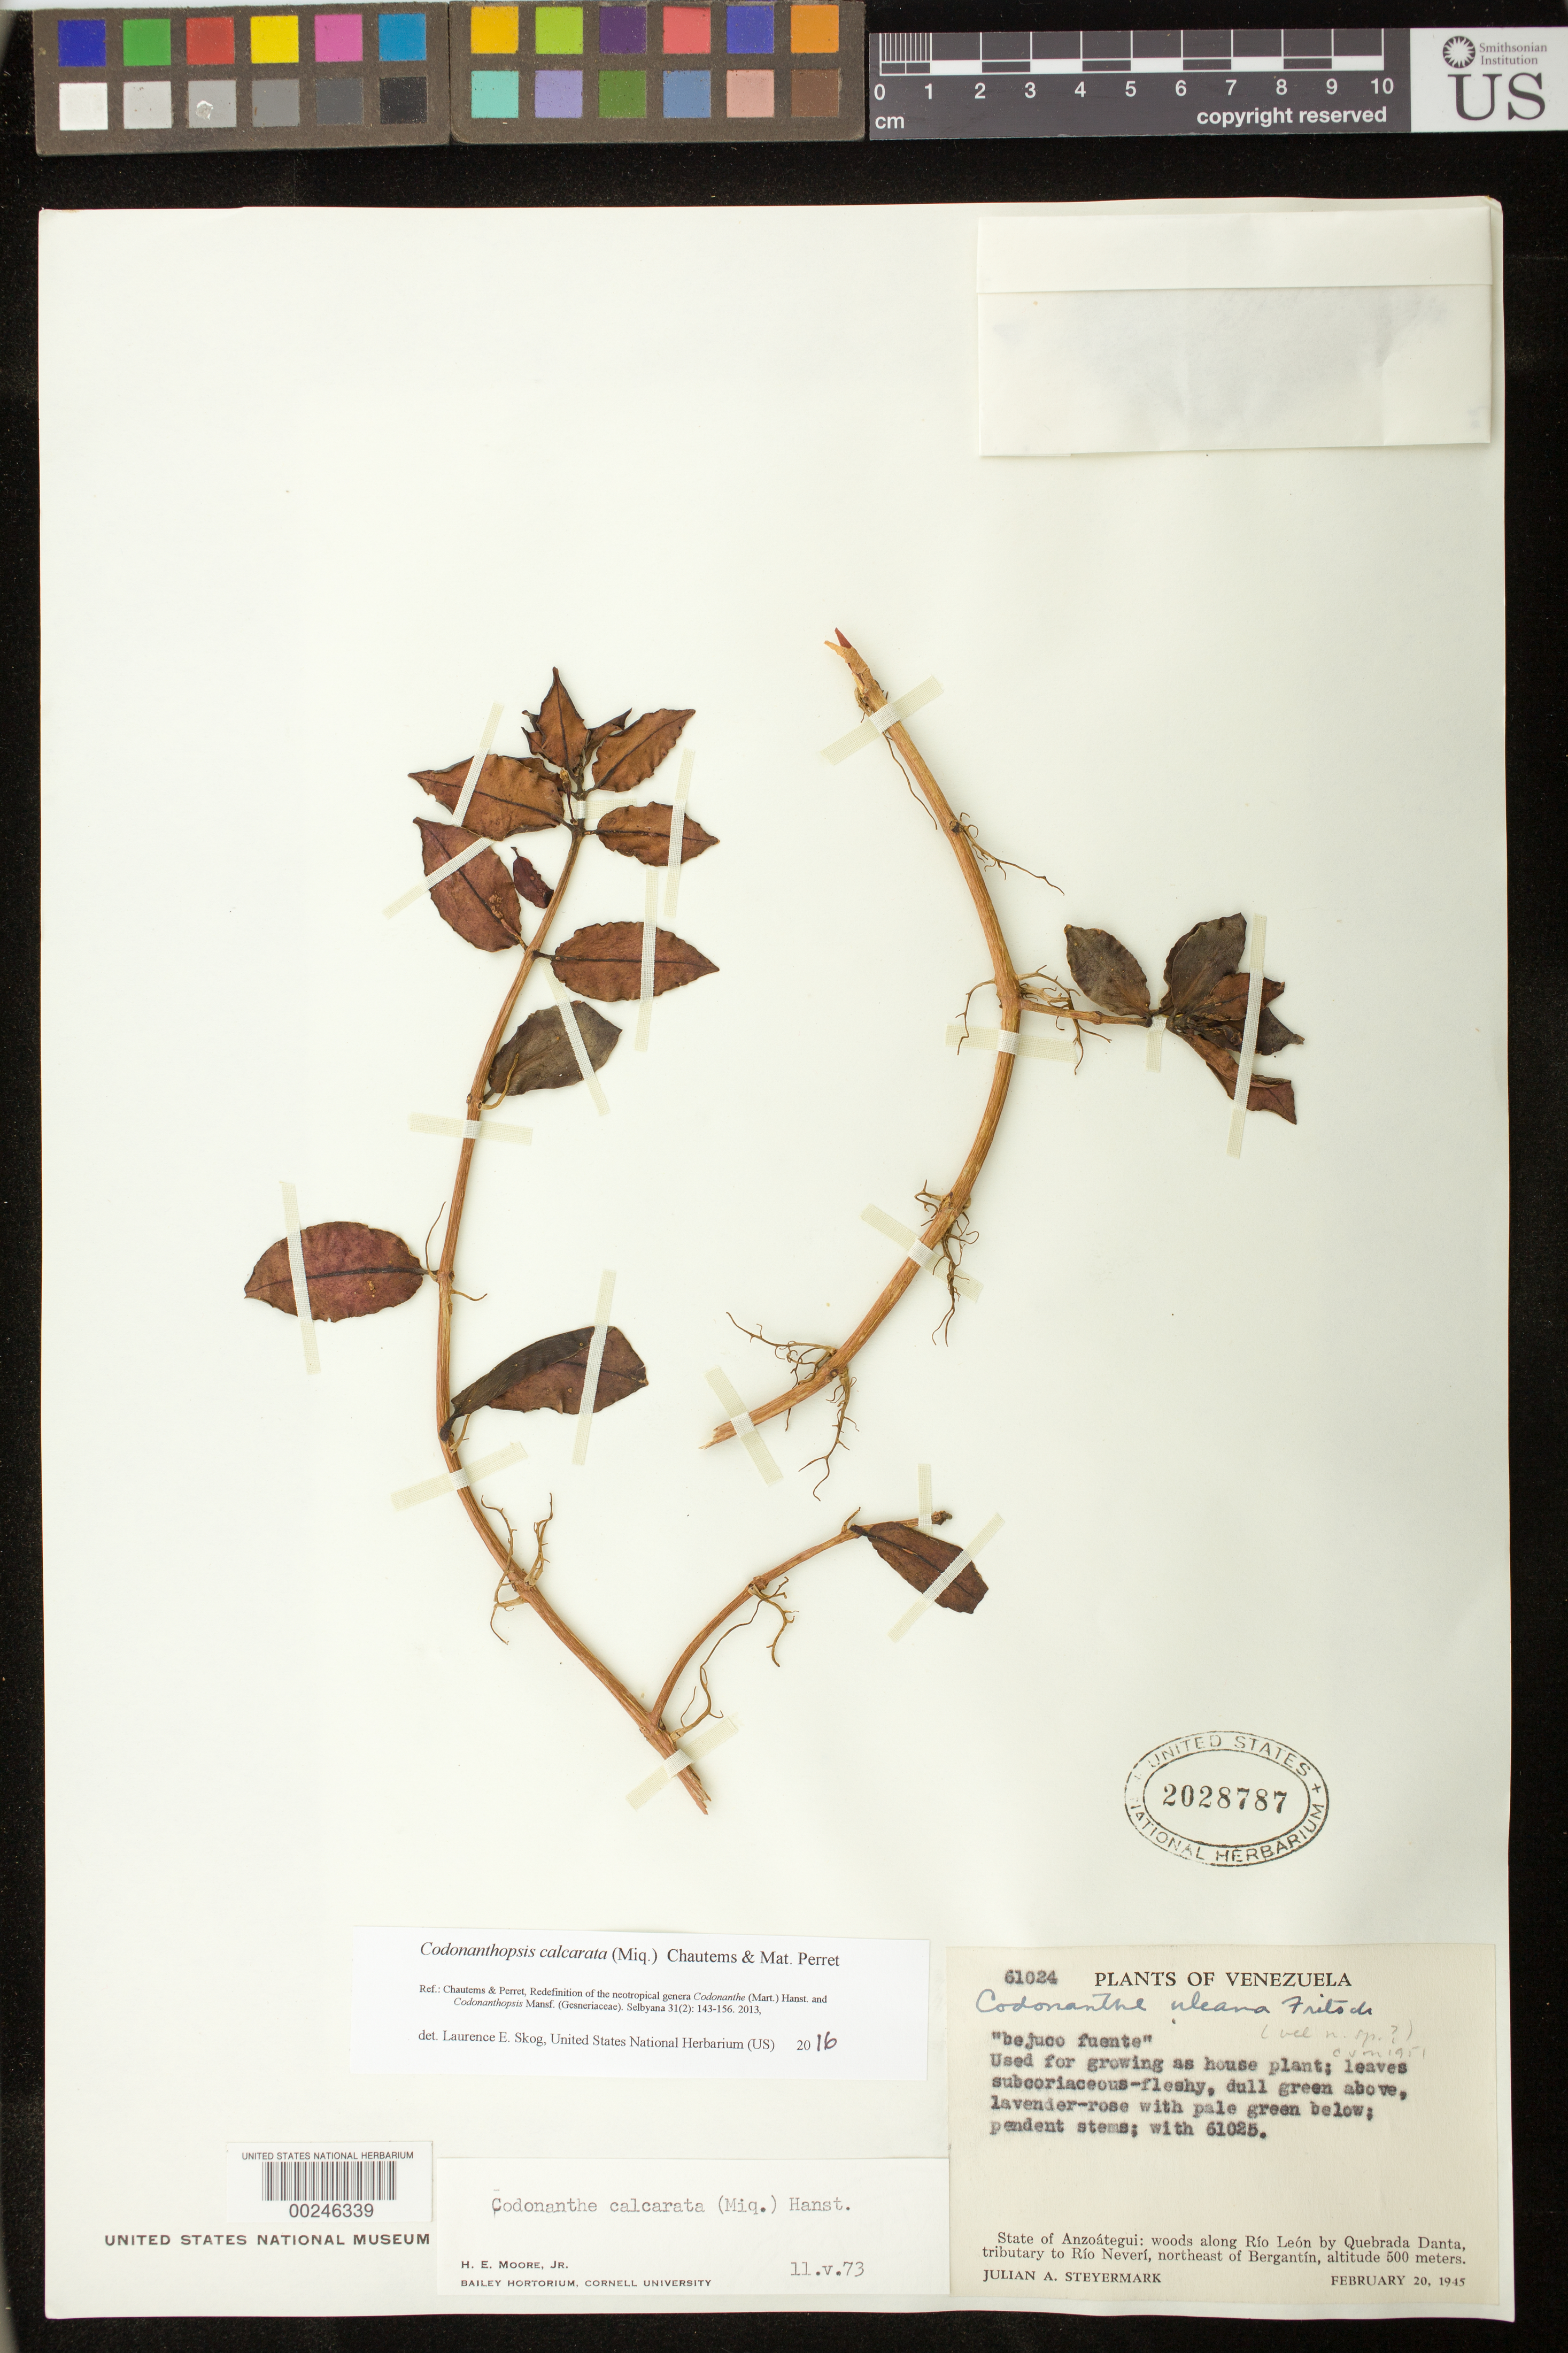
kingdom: Plantae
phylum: Tracheophyta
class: Magnoliopsida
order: Lamiales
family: Gesneriaceae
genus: Codonanthopsis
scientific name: Codonanthopsis calcarata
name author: (Miq.) Chautems & Mat.Perret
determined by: Skog, Laurence E.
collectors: J. Steyermark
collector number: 61024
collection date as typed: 20 Feb 1945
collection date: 1945-02-20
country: Venezuela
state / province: Anzoátegui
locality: Woods along Rio Leon by Quebrada Danta, tributary to Rio Neveri, NE of Bergantin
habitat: Woods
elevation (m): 500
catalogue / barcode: US 2028787